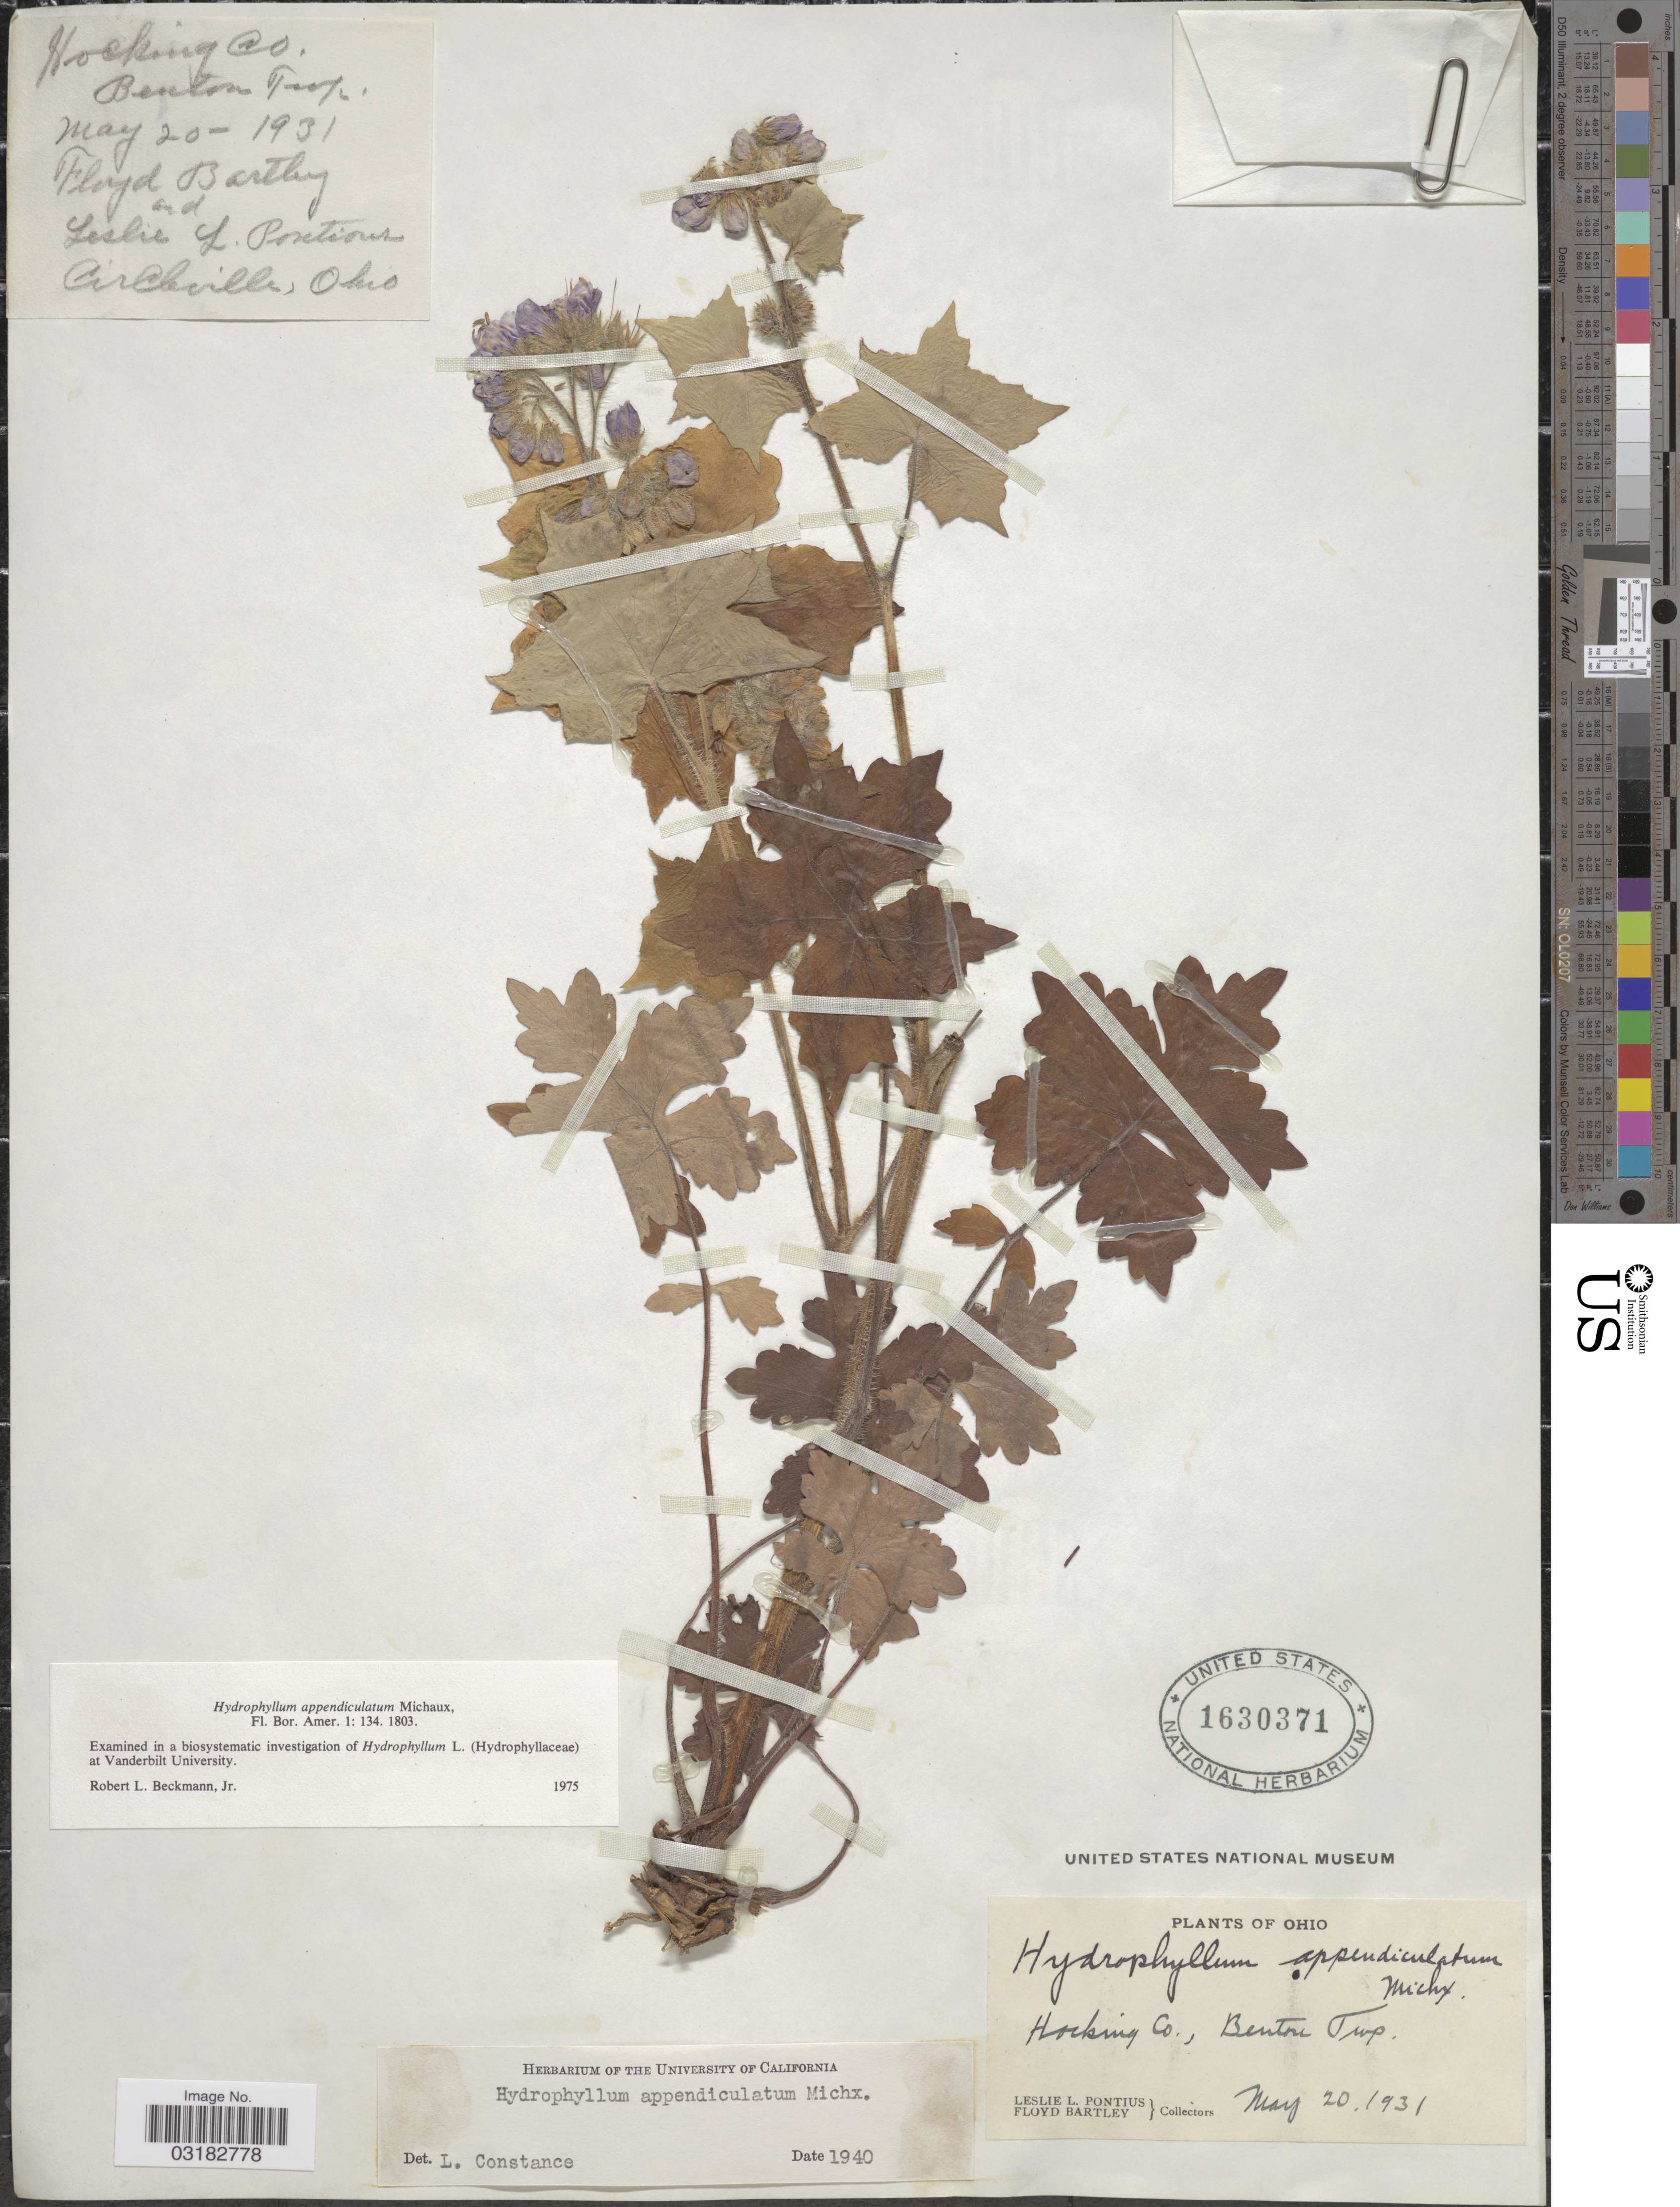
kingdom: Plantae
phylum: Tracheophyta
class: Magnoliopsida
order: Boraginales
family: Hydrophyllaceae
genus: Hydrophyllum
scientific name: Hydrophyllum appendiculatum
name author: Michx.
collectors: L. Pontius & F. Bartley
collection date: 1931-05-20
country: United States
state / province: Ohio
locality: Hocking Co., Benton Twp.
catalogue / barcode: US 1630371